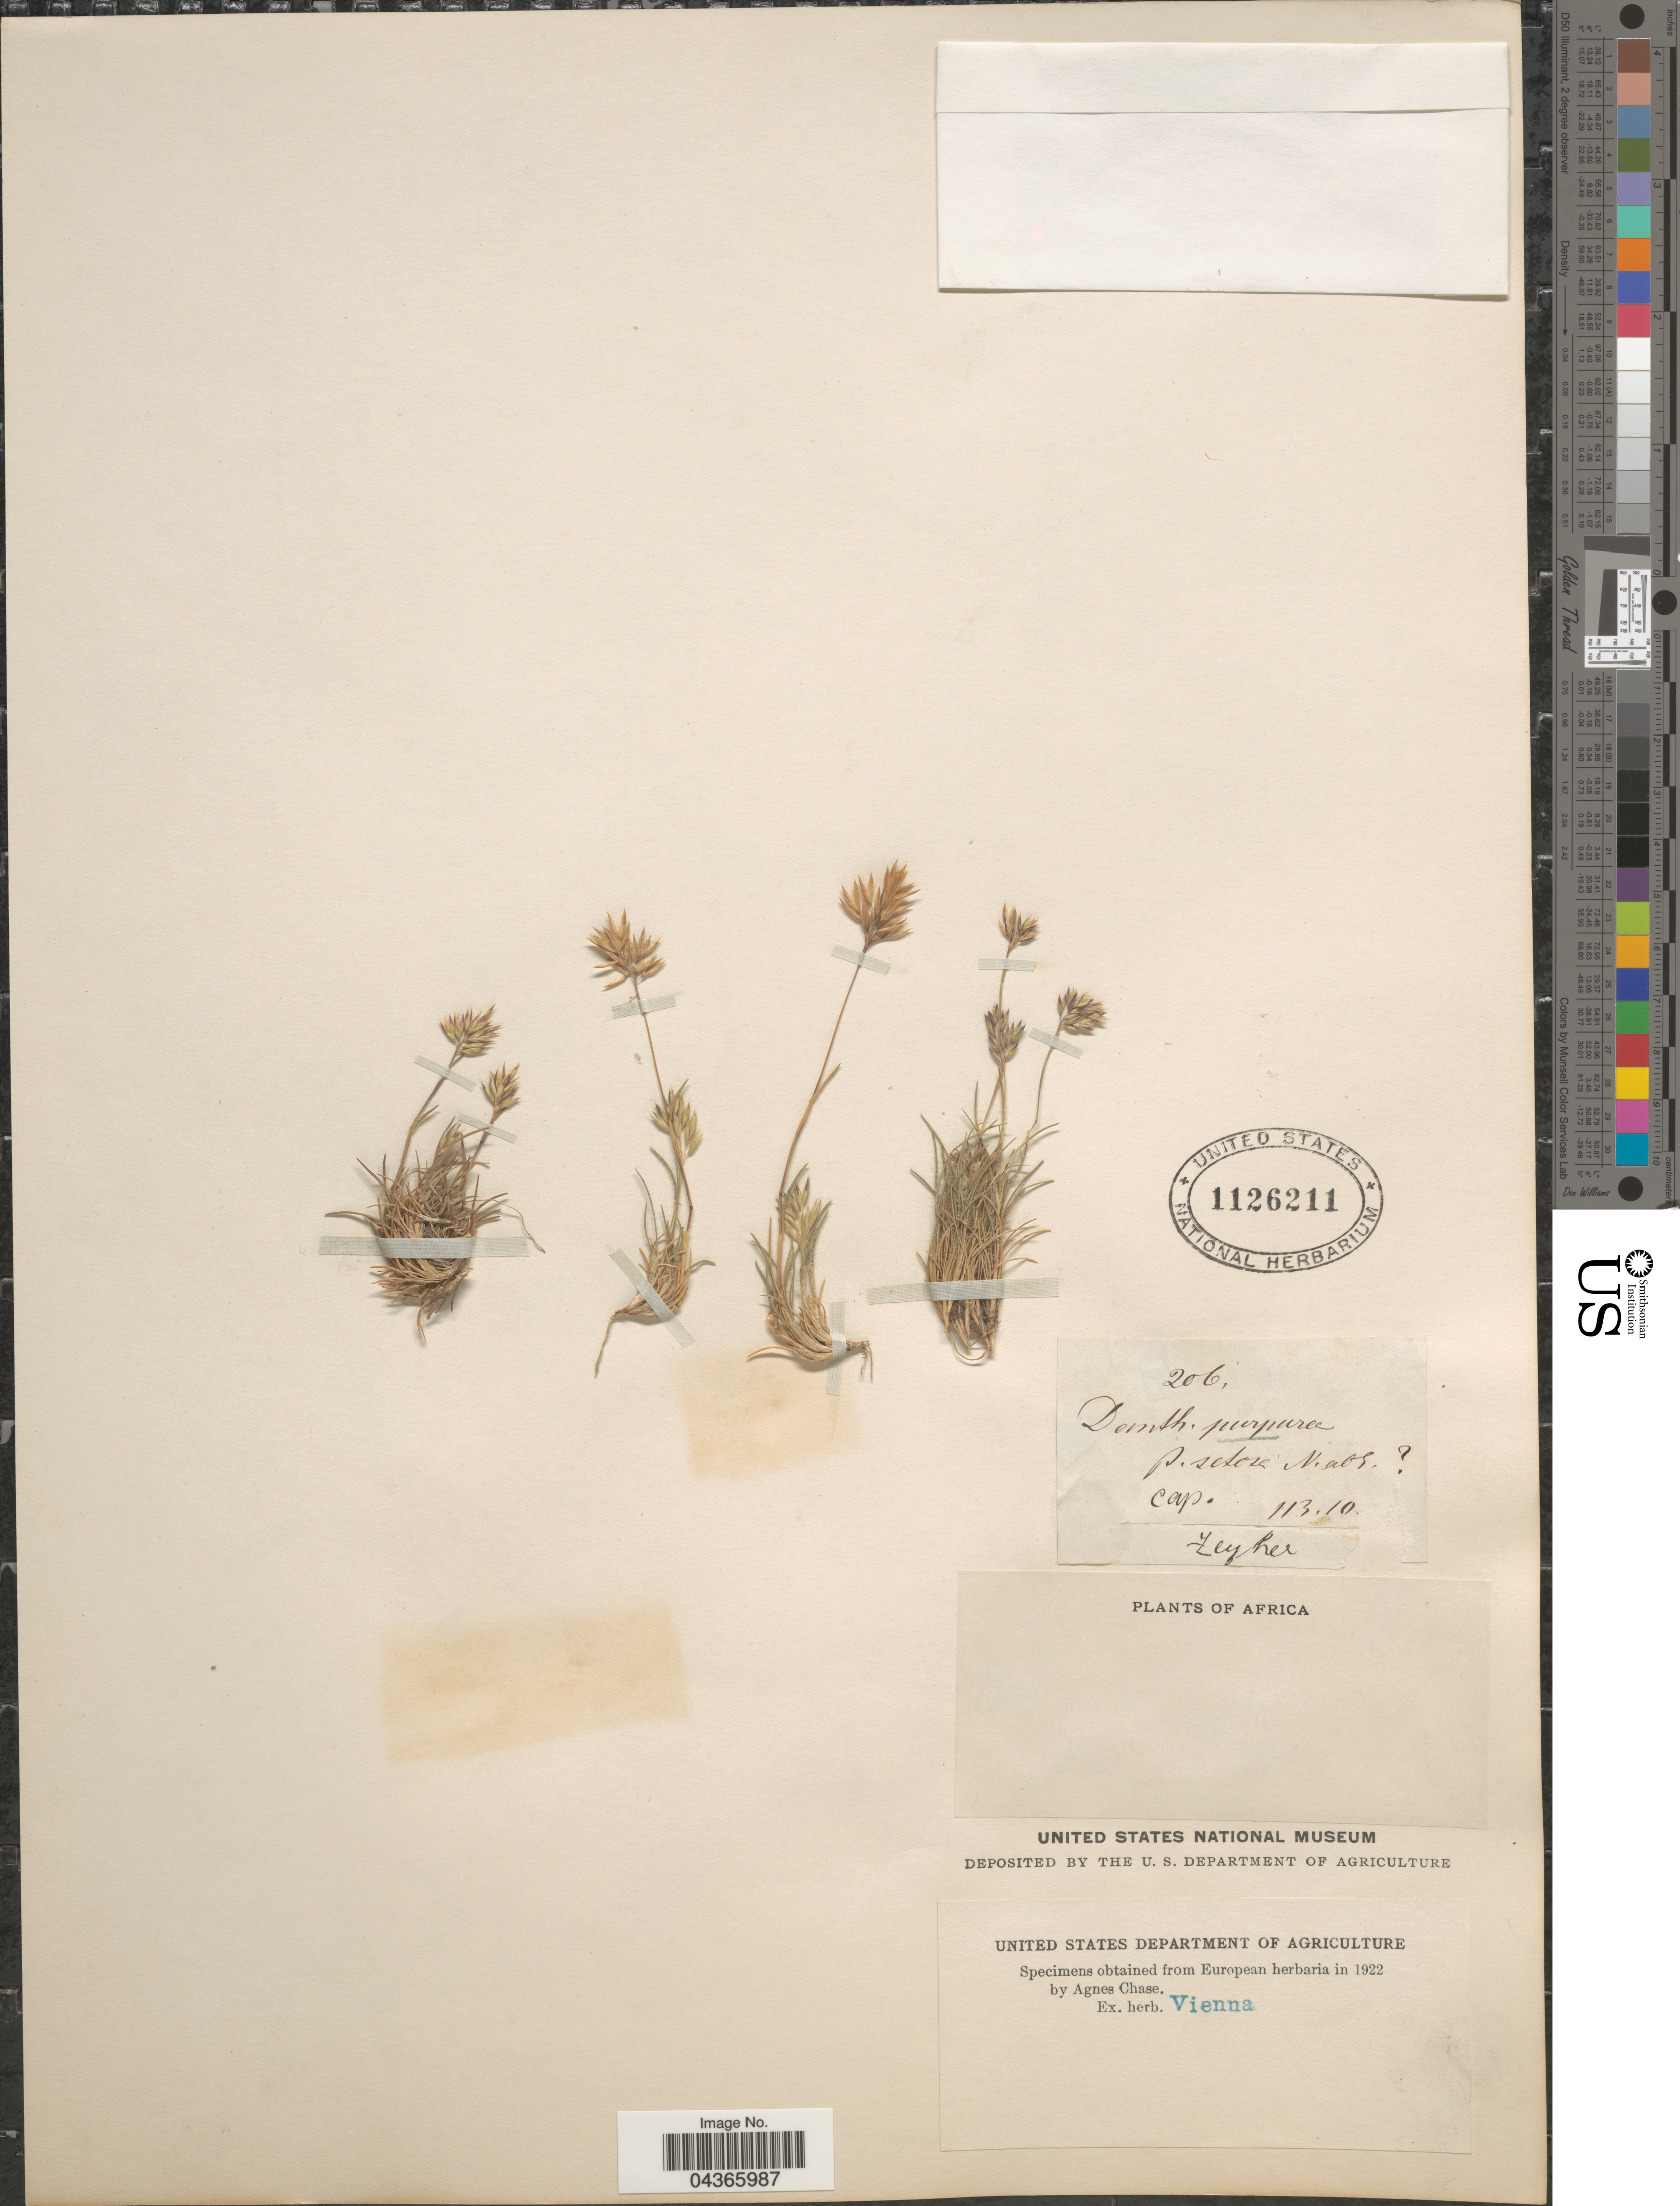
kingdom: Plantae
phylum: Tracheophyta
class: Liliopsida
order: Poales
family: Poaceae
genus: Tribolium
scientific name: Tribolium purpureum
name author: (L. f.) Verboom & H.P. Linder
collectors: -. Zeyher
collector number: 206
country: South Africa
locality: Cap. Africa.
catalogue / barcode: US 1126211